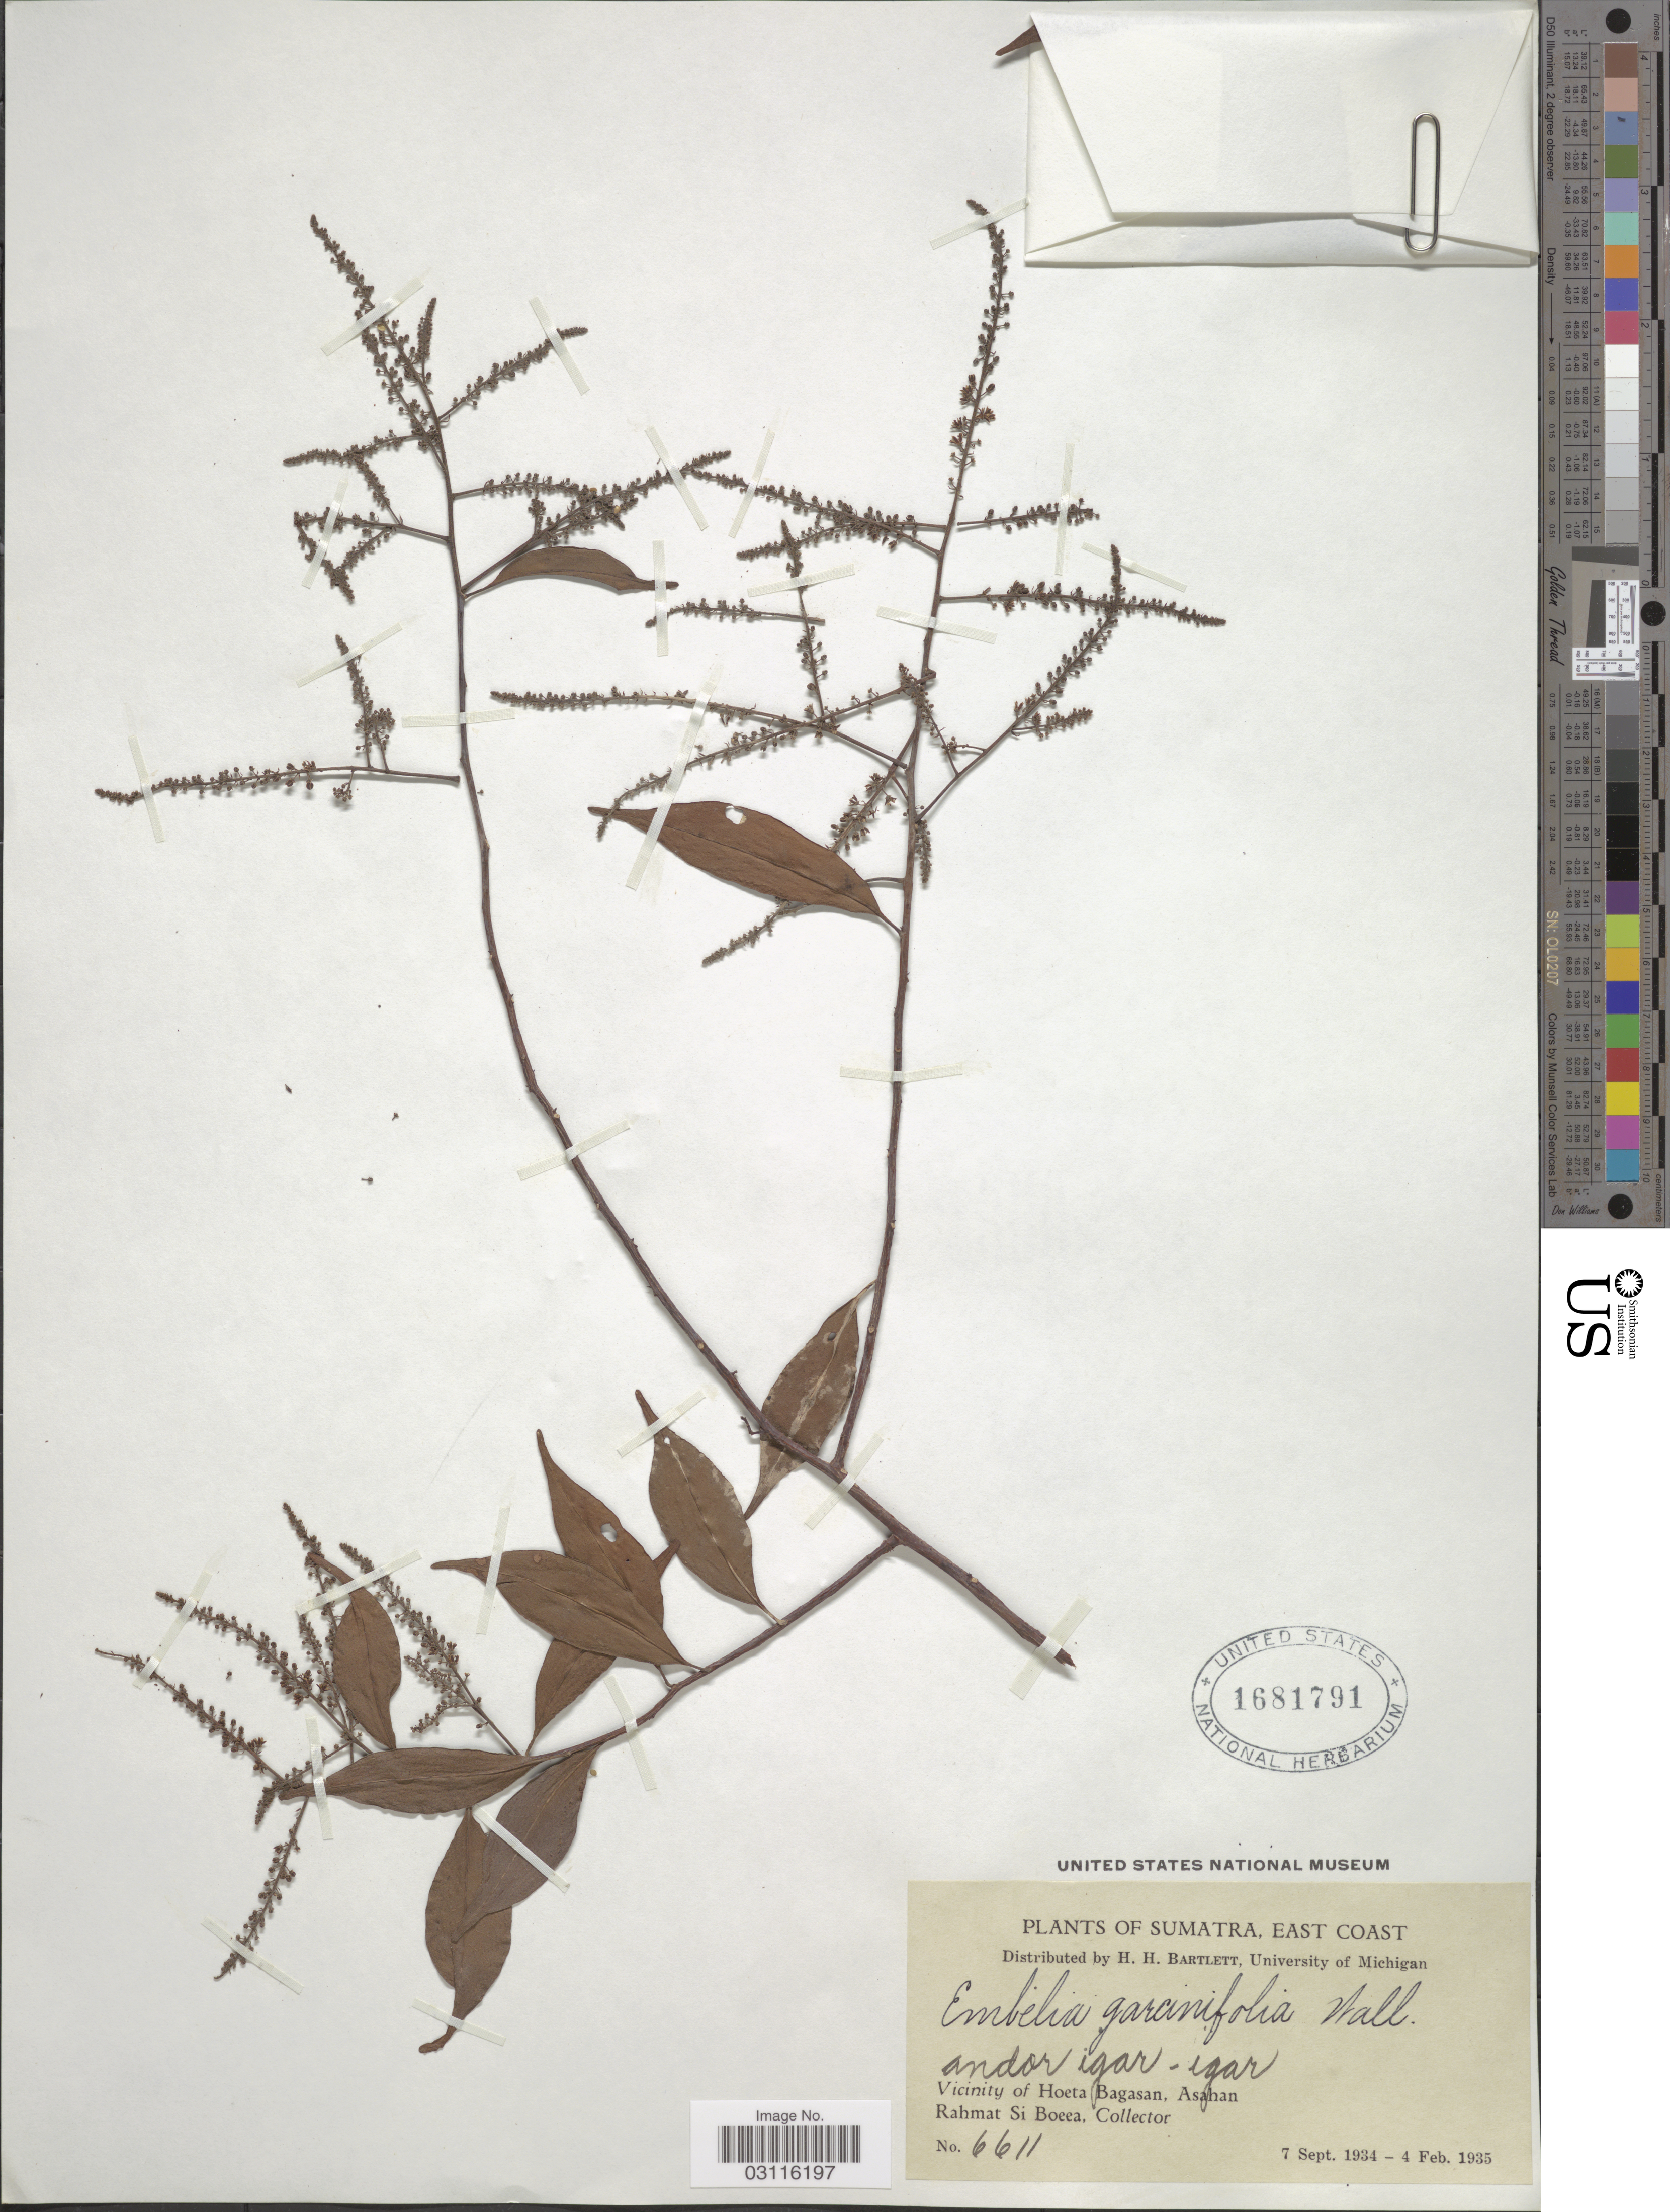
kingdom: Plantae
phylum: Tracheophyta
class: Magnoliopsida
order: Ericales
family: Primulaceae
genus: Embelia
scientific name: Embelia garciniifolia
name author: Wall. ex Ridl.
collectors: Rahmat Si Boeea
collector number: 6611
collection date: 1934-09-07/1935-02-04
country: Indonesia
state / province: Sumatra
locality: East Coast. Vicinity of Hoeta Bagasan, Asahan.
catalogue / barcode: US 1681791